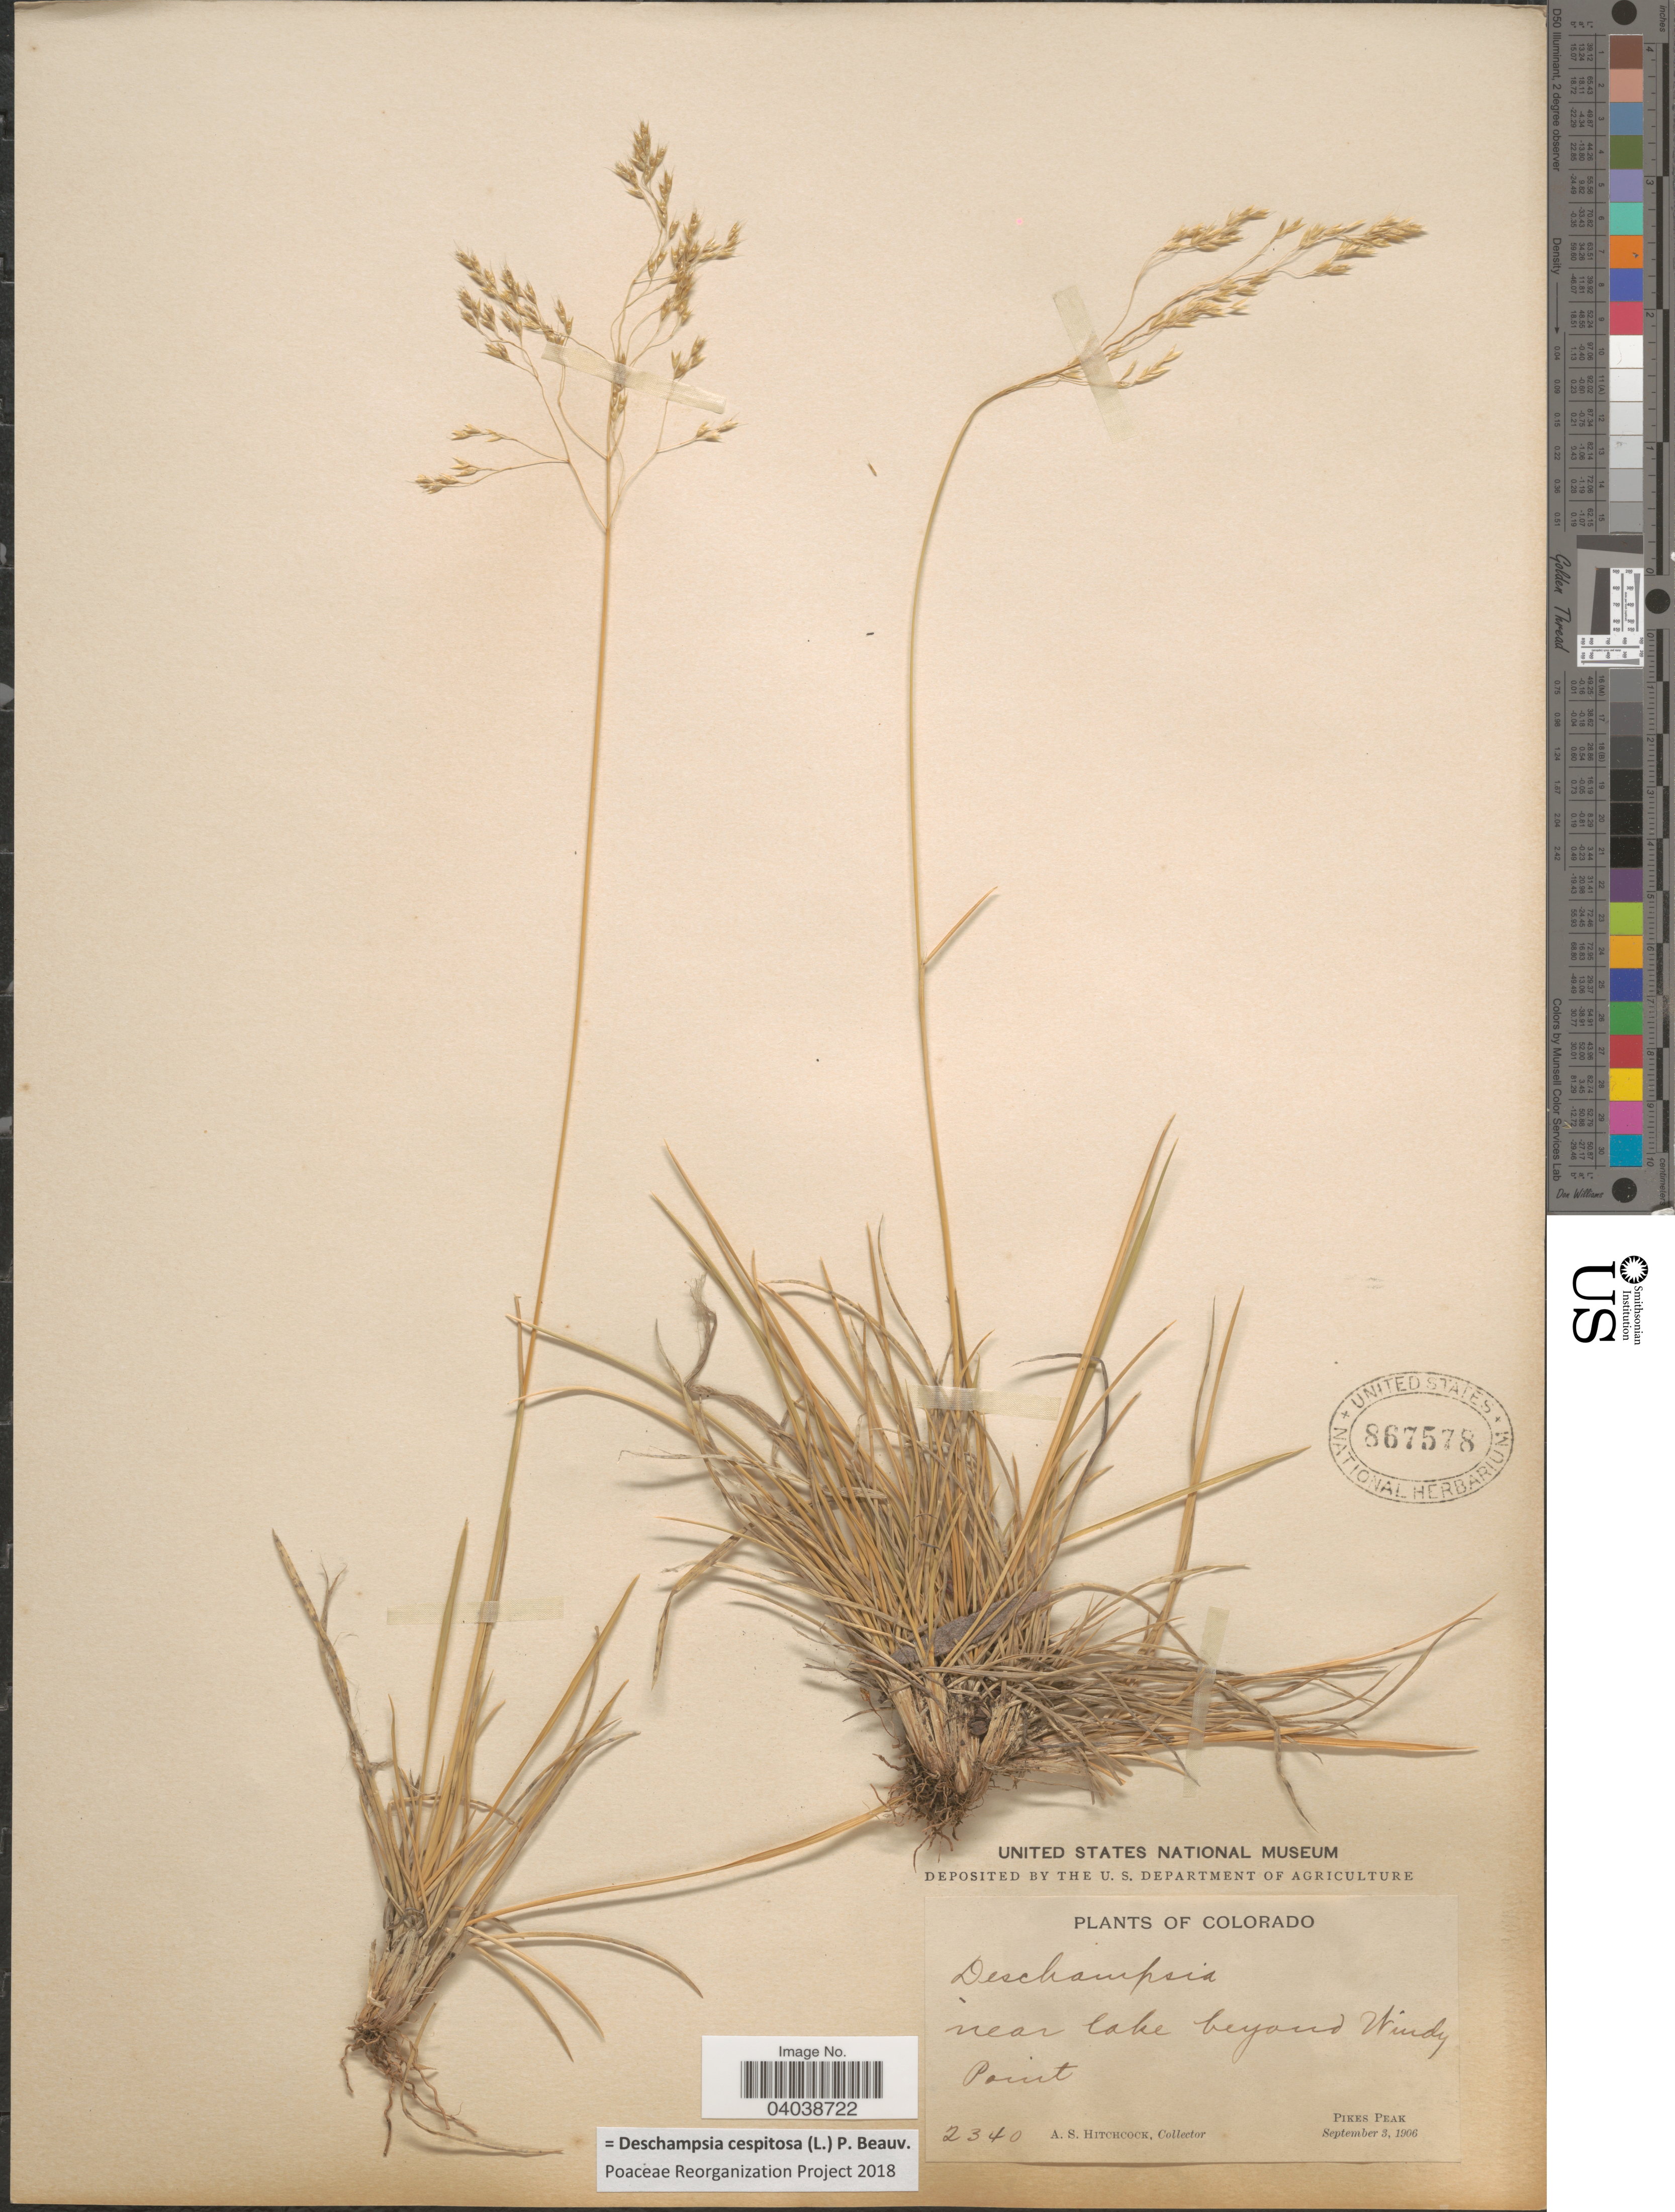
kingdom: Plantae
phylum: Tracheophyta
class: Liliopsida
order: Poales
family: Poaceae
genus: Deschampsia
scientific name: Deschampsia cespitosa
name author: (L.) P. Beauv.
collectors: A. S. Hitchcock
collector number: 2340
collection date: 1906-09-03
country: United States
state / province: Colorado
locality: Near lake beyond Windy Point. Pikes Peak.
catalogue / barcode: US 867578